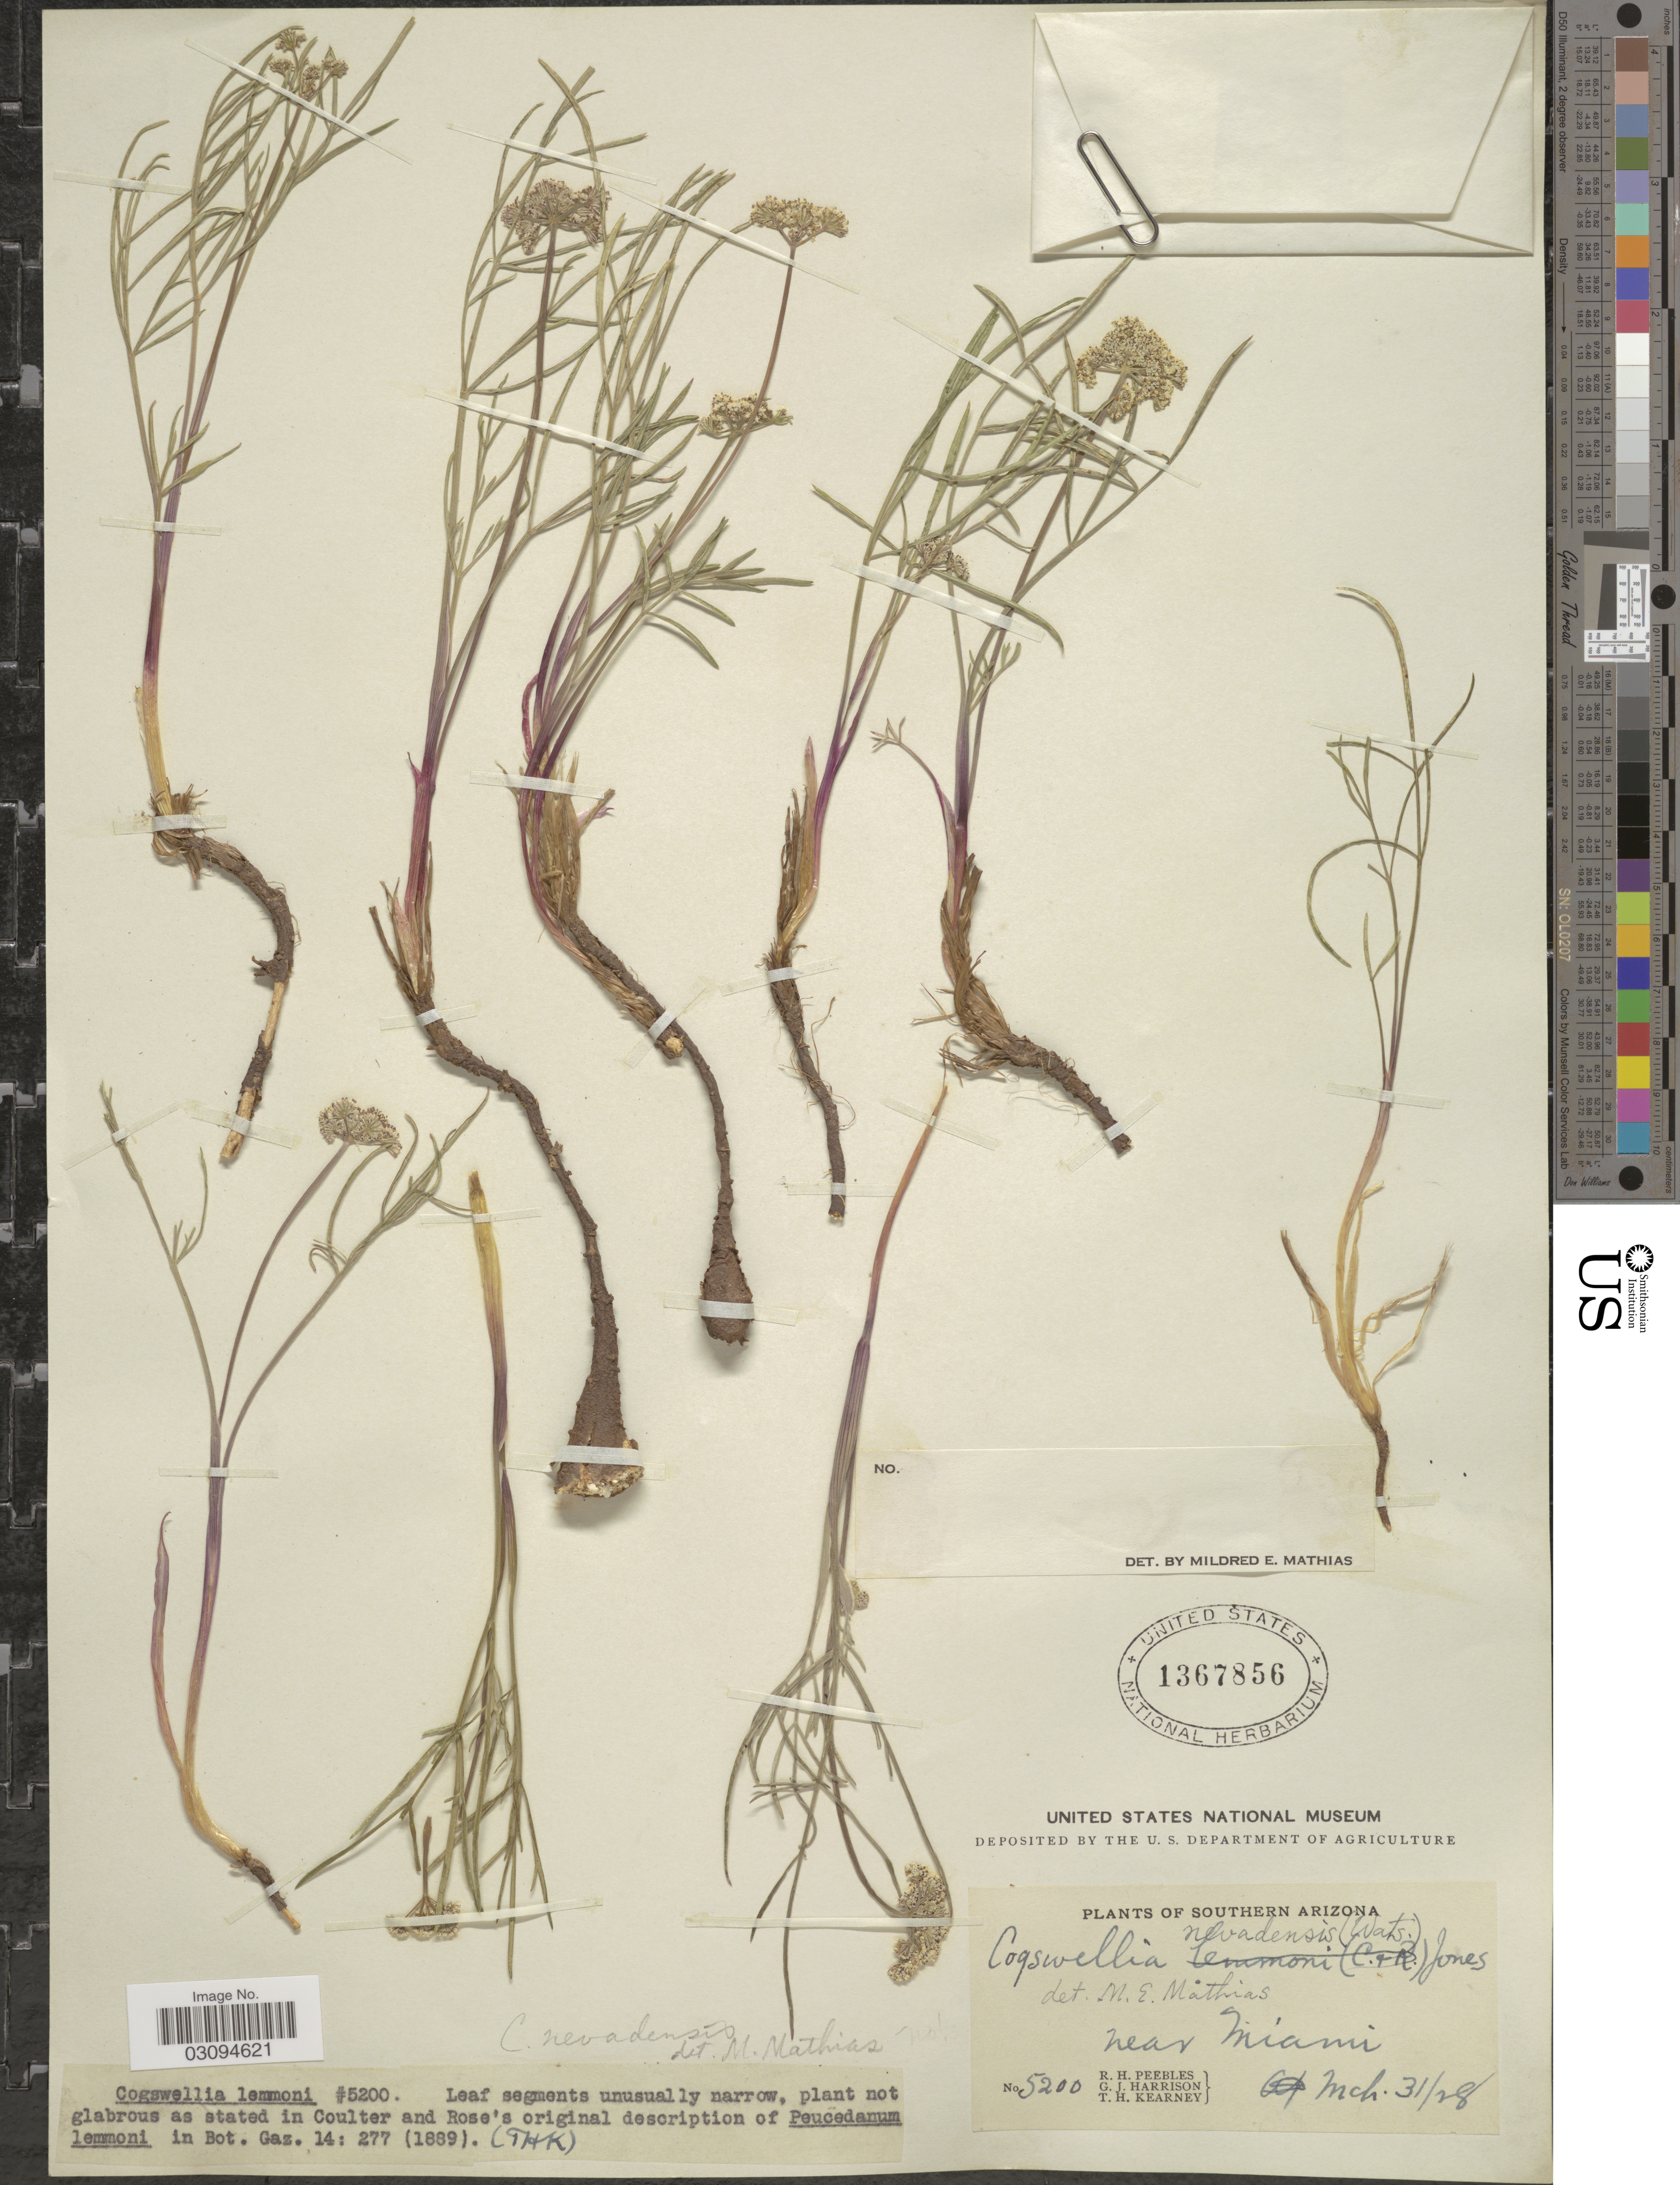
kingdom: Plantae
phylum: Tracheophyta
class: Magnoliopsida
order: Apiales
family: Apiaceae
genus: Lomatium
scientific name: Lomatium nevadense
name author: (S. Watson) J.M. Coult. & Rose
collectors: R. H. Peebles, G. J. Harrison & T. H. Kearney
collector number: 5200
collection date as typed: Transcribed d/m/y: 31/3/28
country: United States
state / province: Arizona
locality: Southern Arizona. Near Miami.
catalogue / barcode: US 1367856